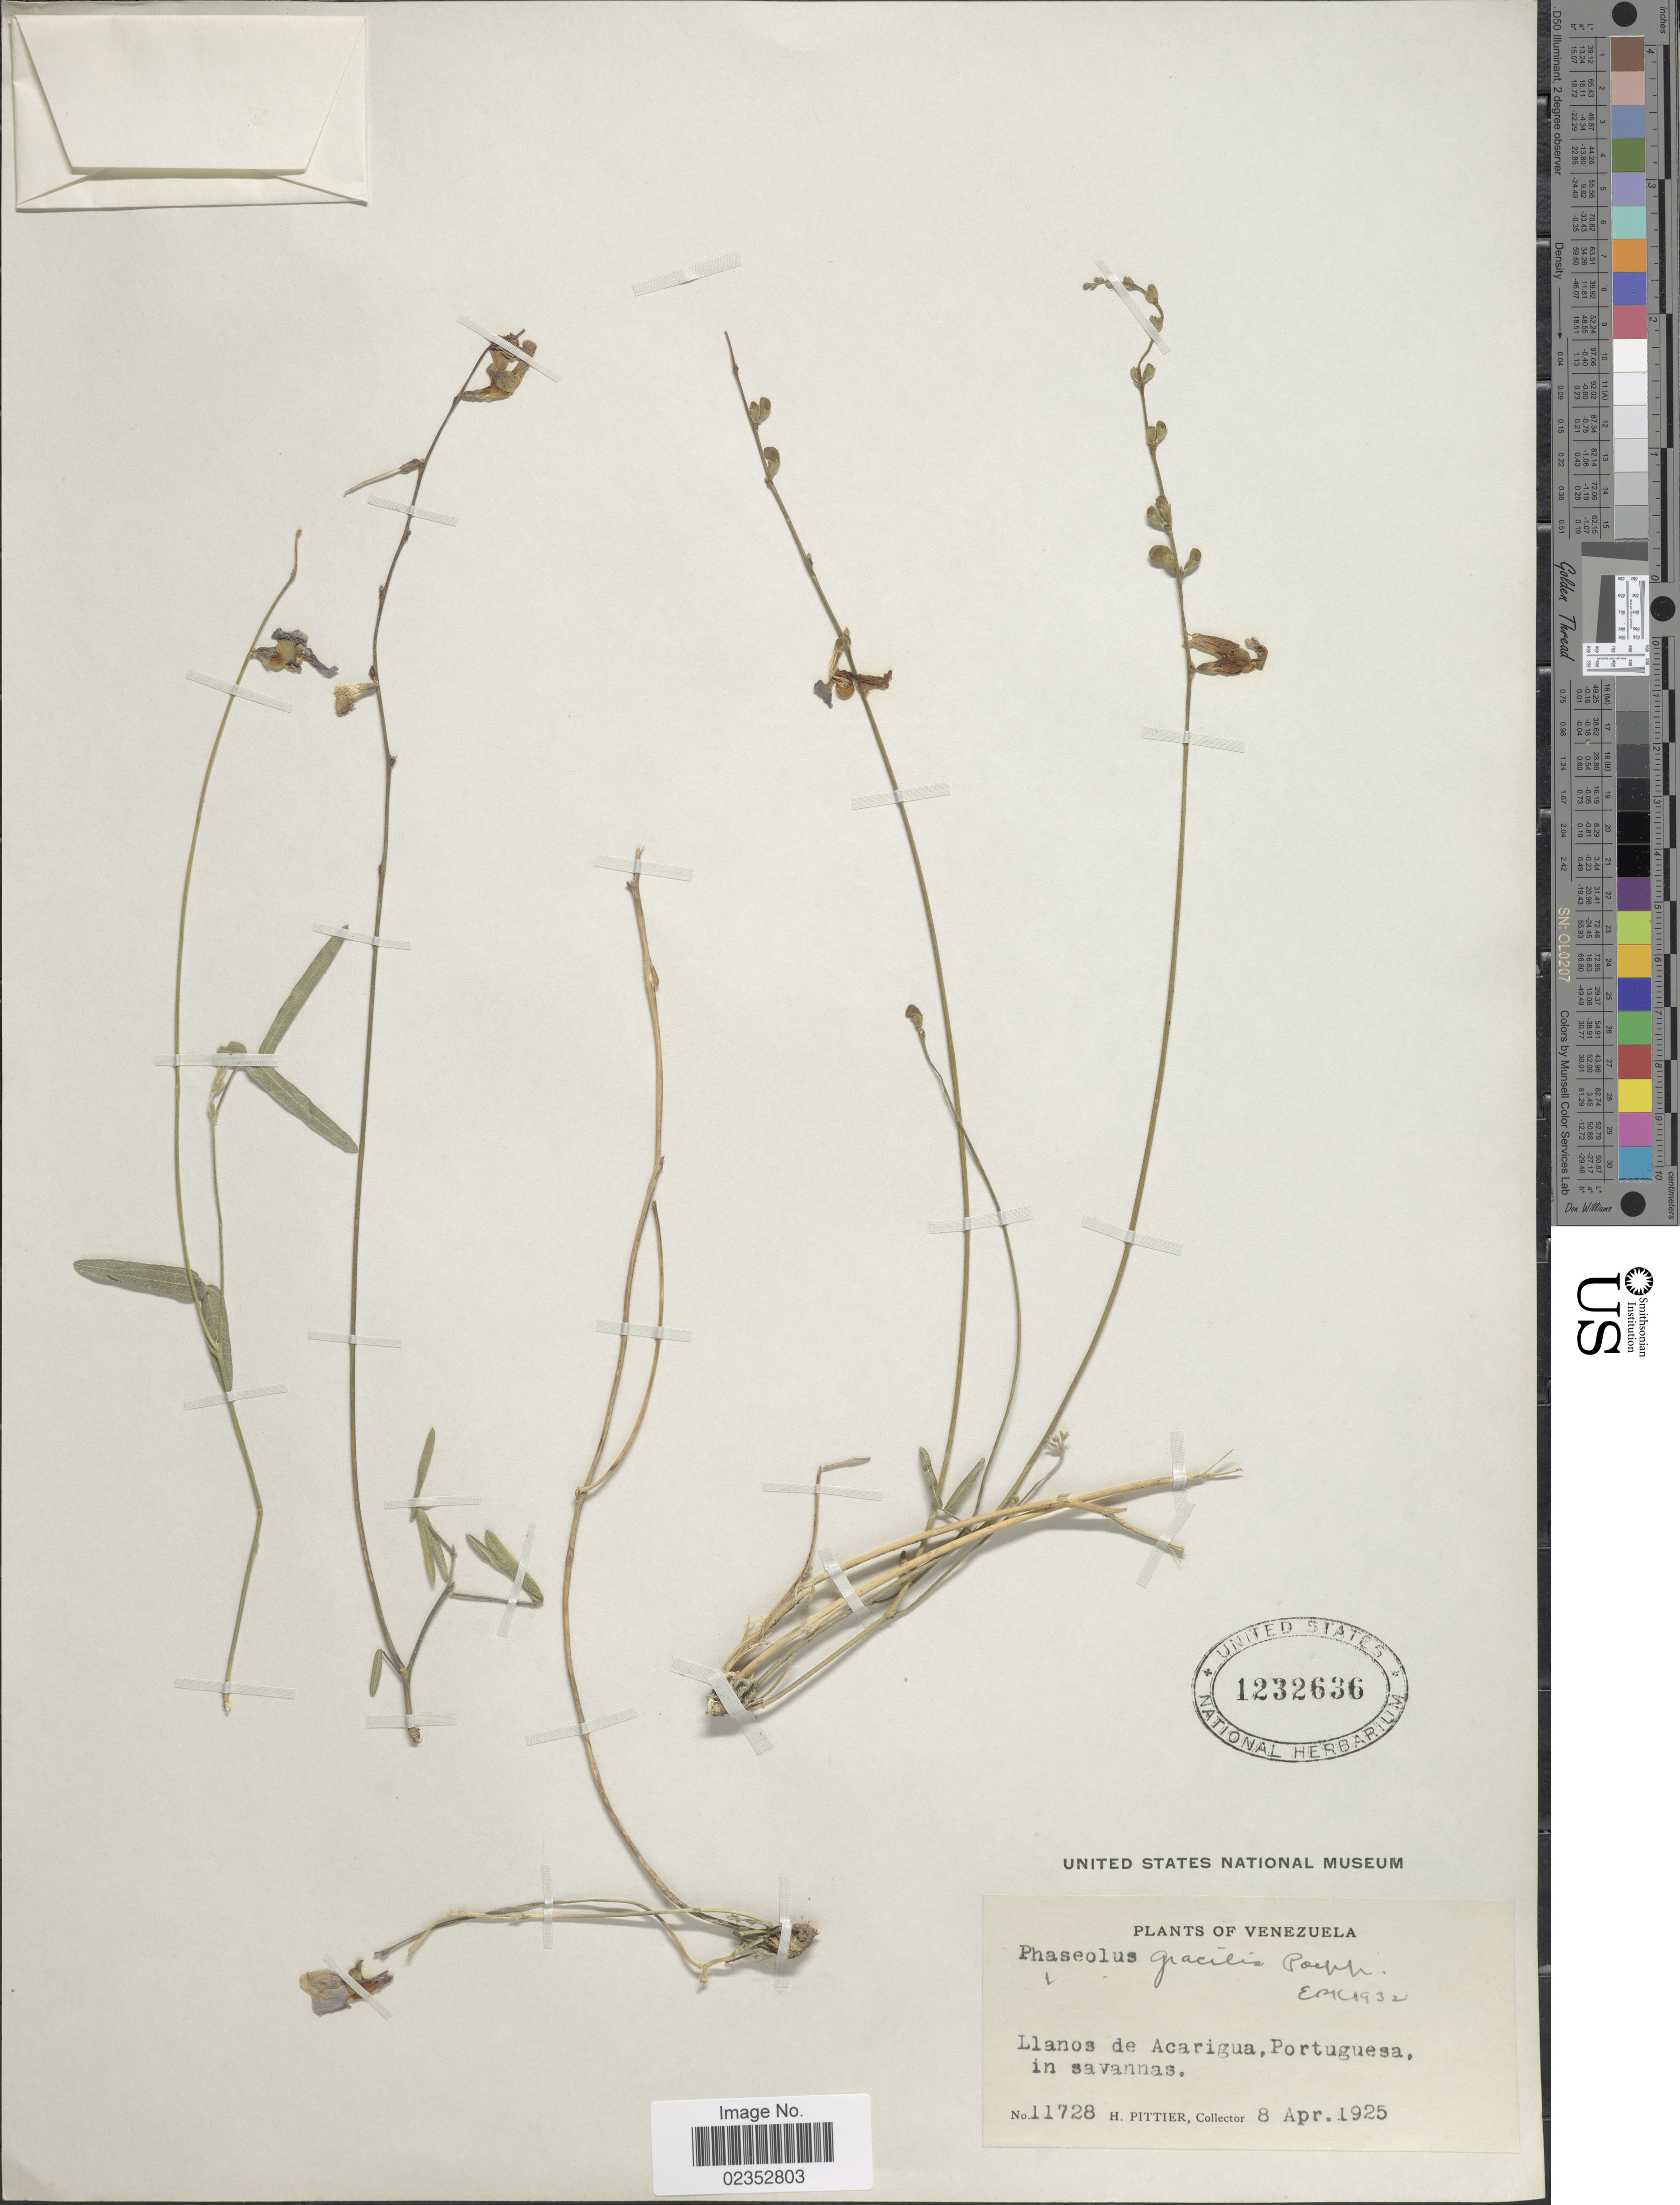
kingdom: Plantae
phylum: Tracheophyta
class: Magnoliopsida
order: Fabales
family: Fabaceae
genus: Macroptilium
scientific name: Macroptilium gracile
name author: (Poepp. ex Benth.) Urb.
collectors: H. F. Pittier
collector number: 11728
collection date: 1925-04-08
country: Venezuela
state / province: Portuguesa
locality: Llanos de Acarigua, in savannas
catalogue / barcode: US 1232636